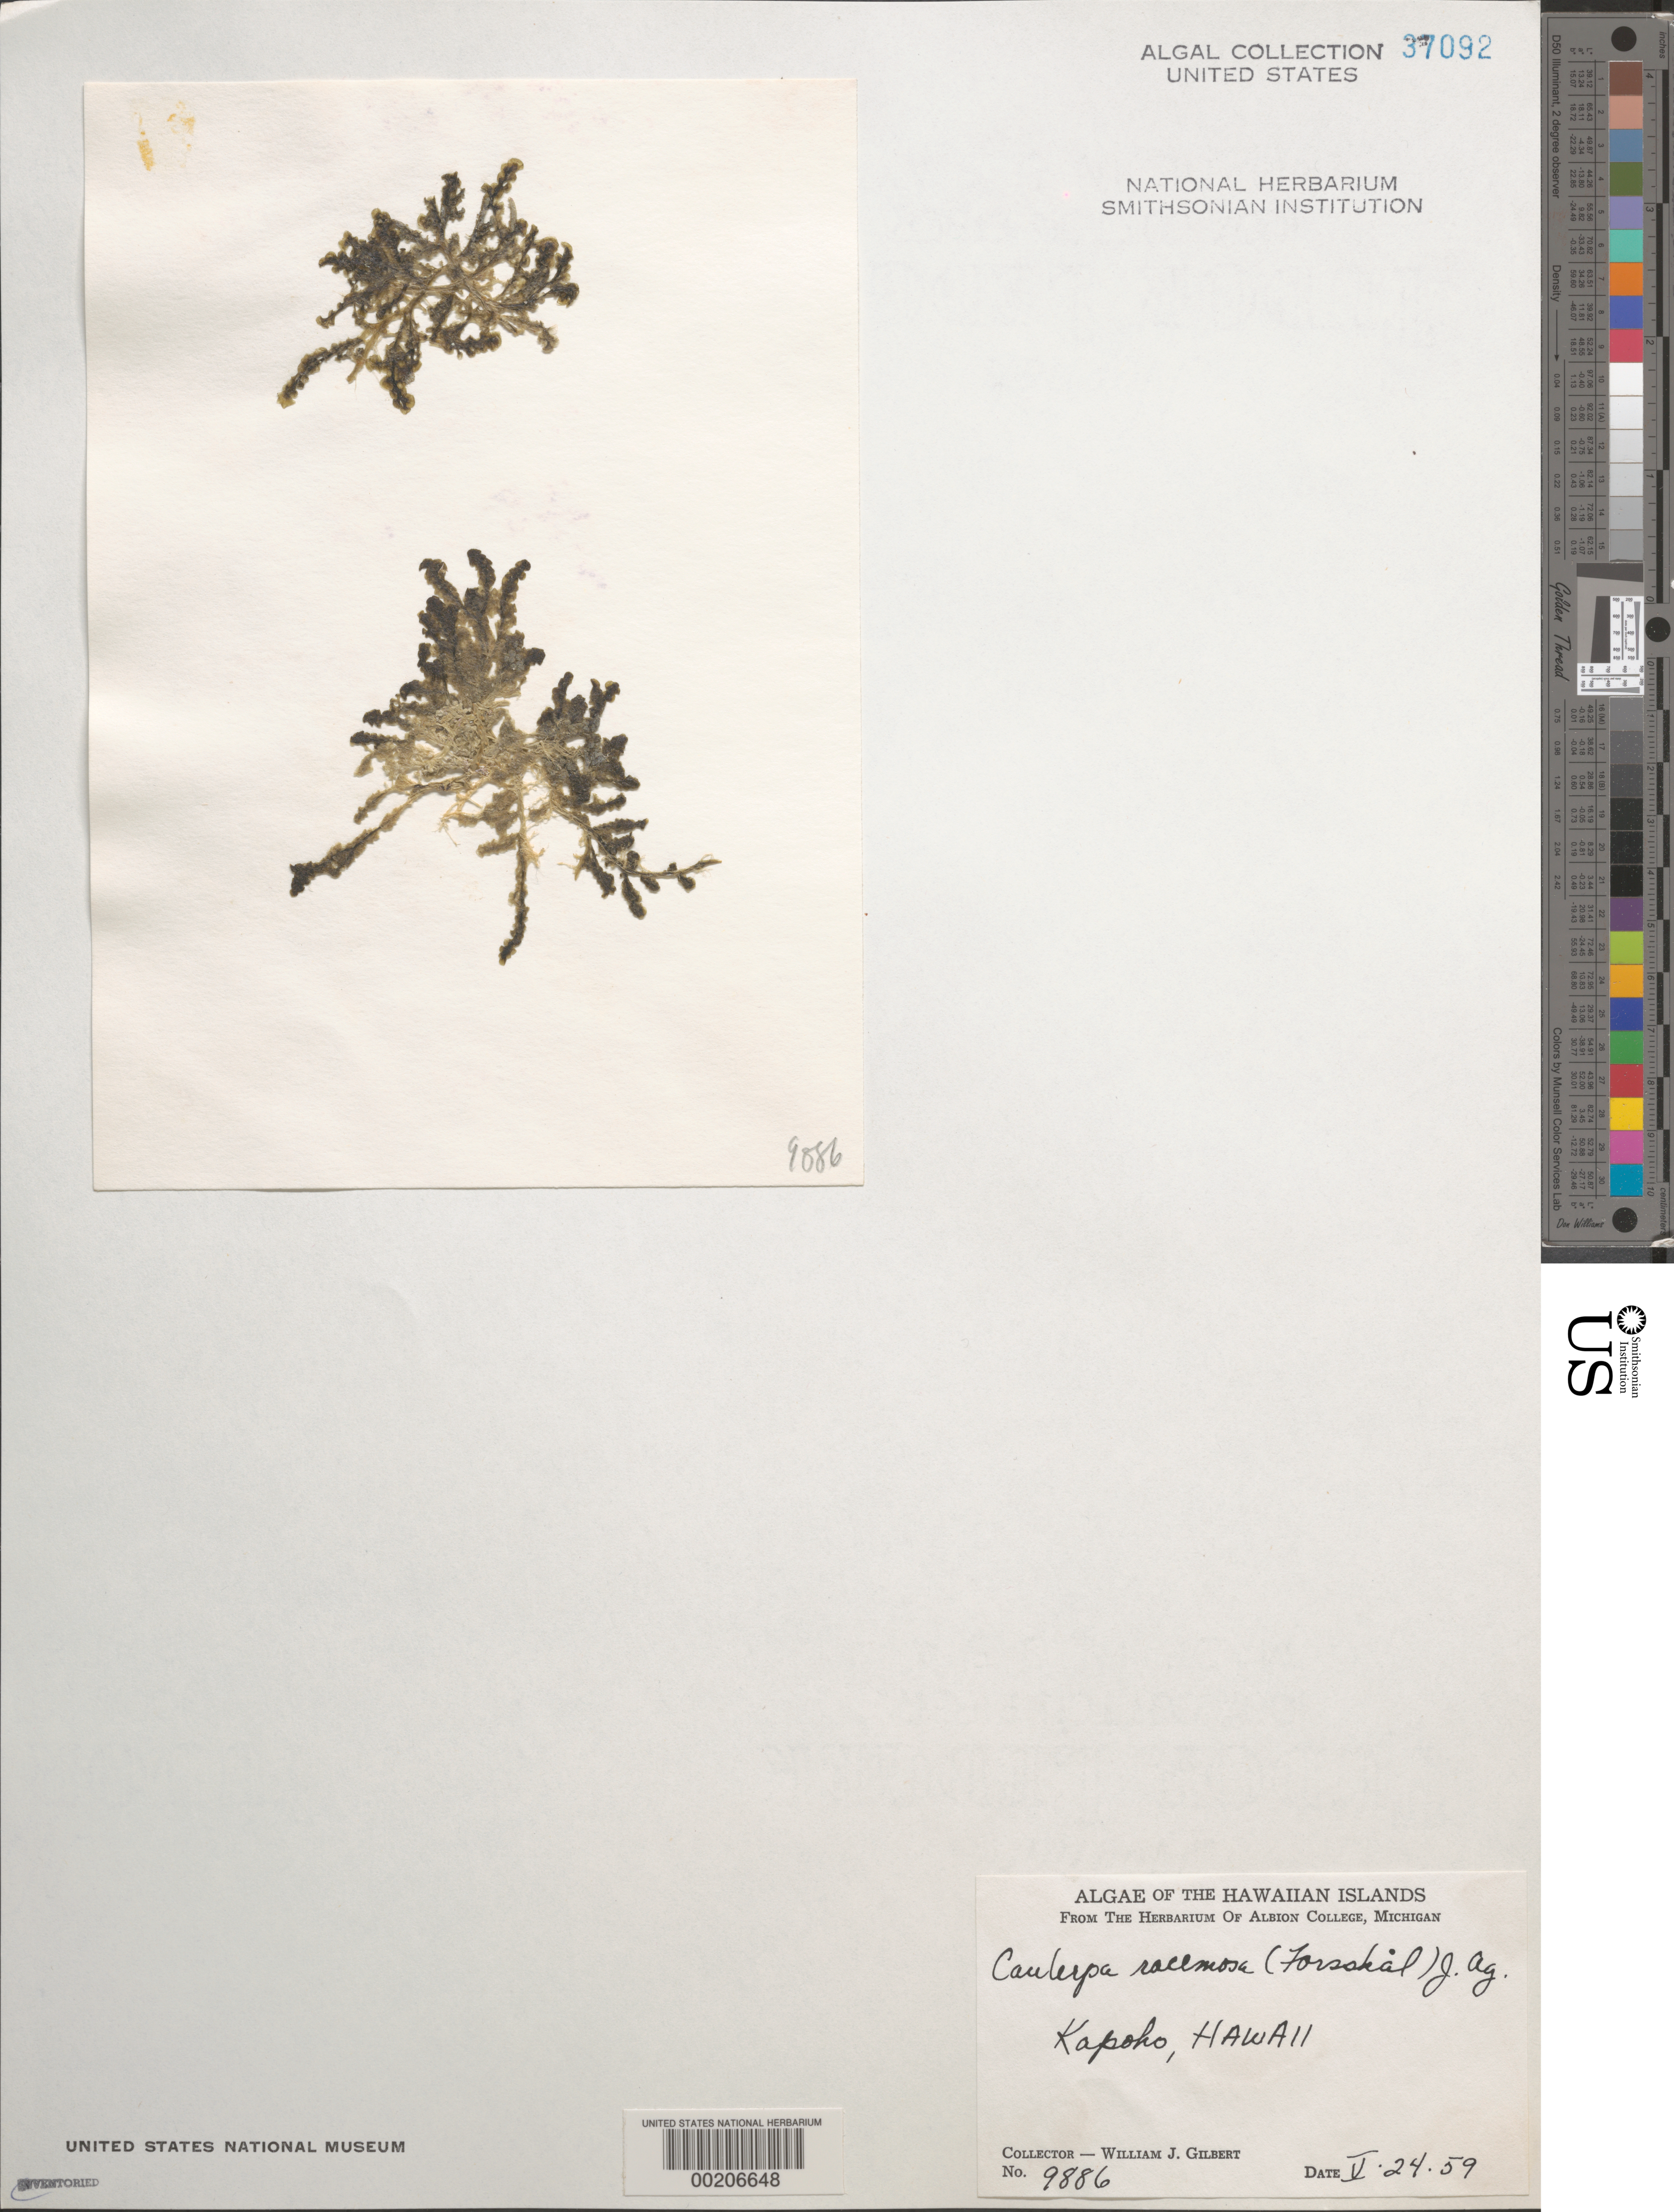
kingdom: Plantae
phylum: Chlorophyta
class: Ulvophyceae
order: Bryopsidales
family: Caulerpaceae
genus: Caulerpa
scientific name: Caulerpa racemosa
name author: (Forssk.) J. Agardh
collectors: W. J. Gilbert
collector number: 9886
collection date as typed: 24 May 1959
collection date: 1959-05-24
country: United States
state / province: Hawaii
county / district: Hawaii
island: Hawaii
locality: Kapoho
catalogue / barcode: US 37092